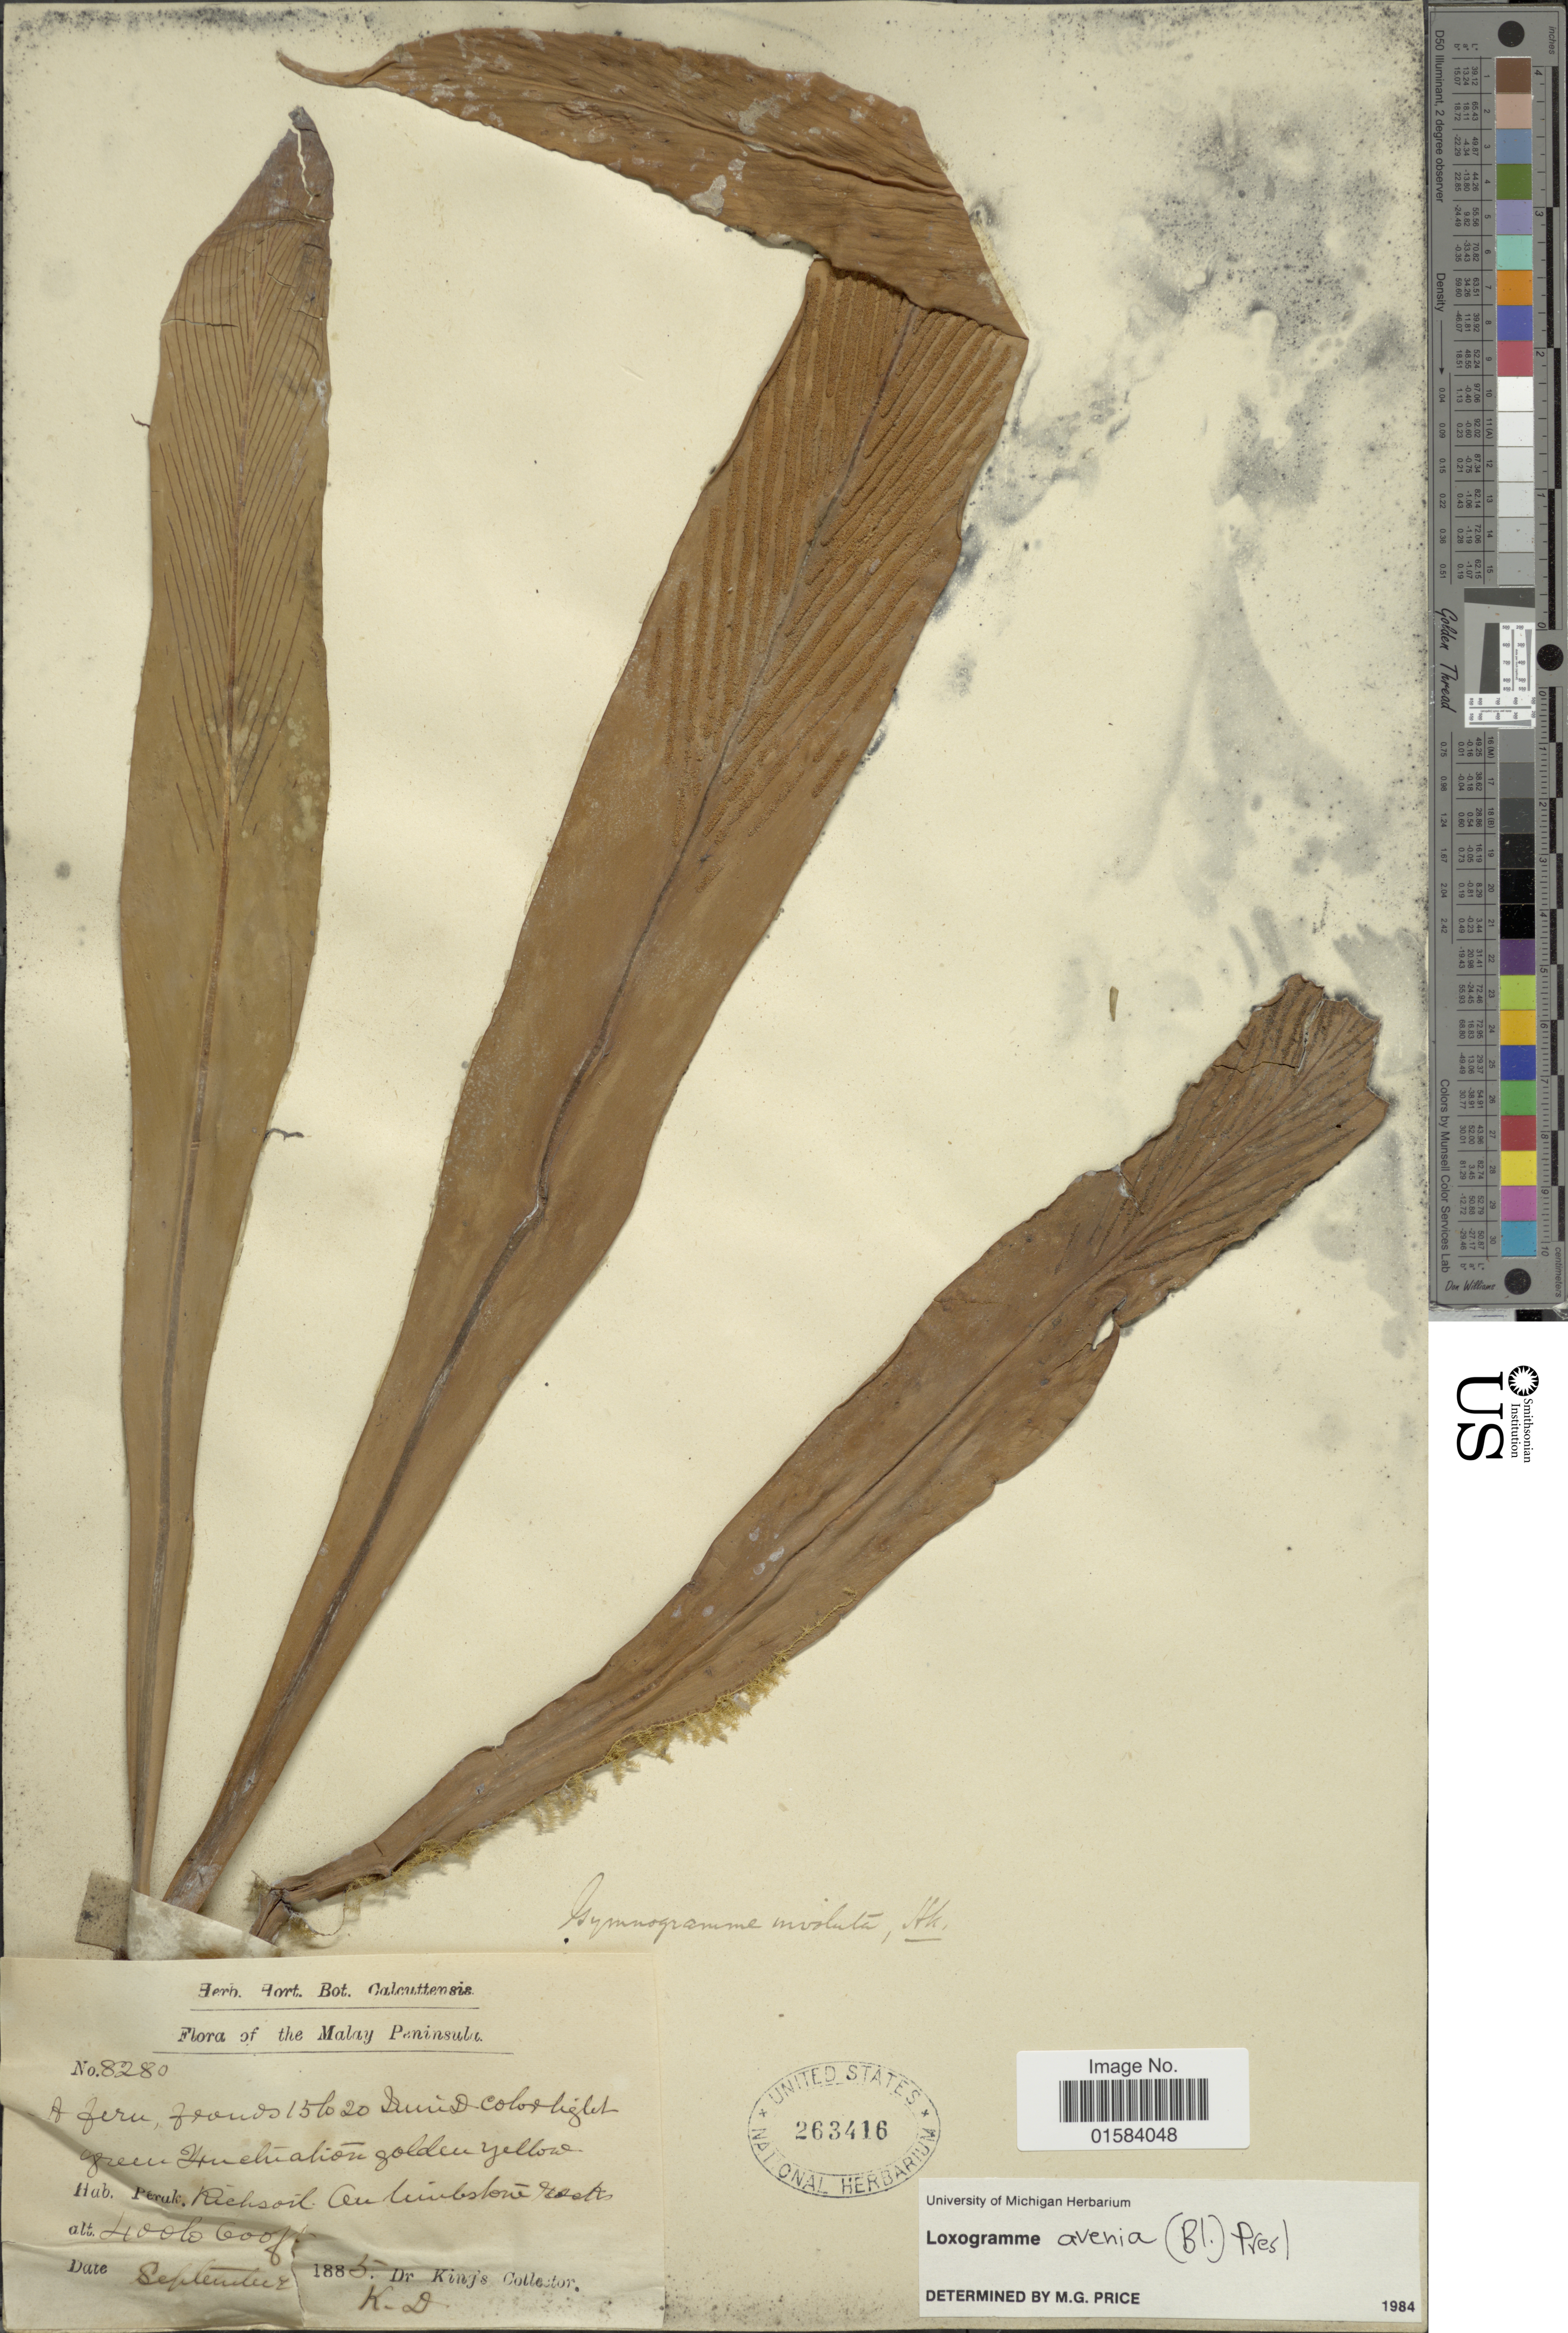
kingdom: Plantae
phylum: Tracheophyta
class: Polypodiopsida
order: Polypodiales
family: Polypodiaceae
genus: Loxogramme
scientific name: Loxogramme avenia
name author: (Blume) C. Presl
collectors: Dr. King's collector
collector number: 8280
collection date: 1885-09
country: Malaysia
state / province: Perak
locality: Malay Penisula, Rich soil. On limestone rocks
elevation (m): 122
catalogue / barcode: US 263416